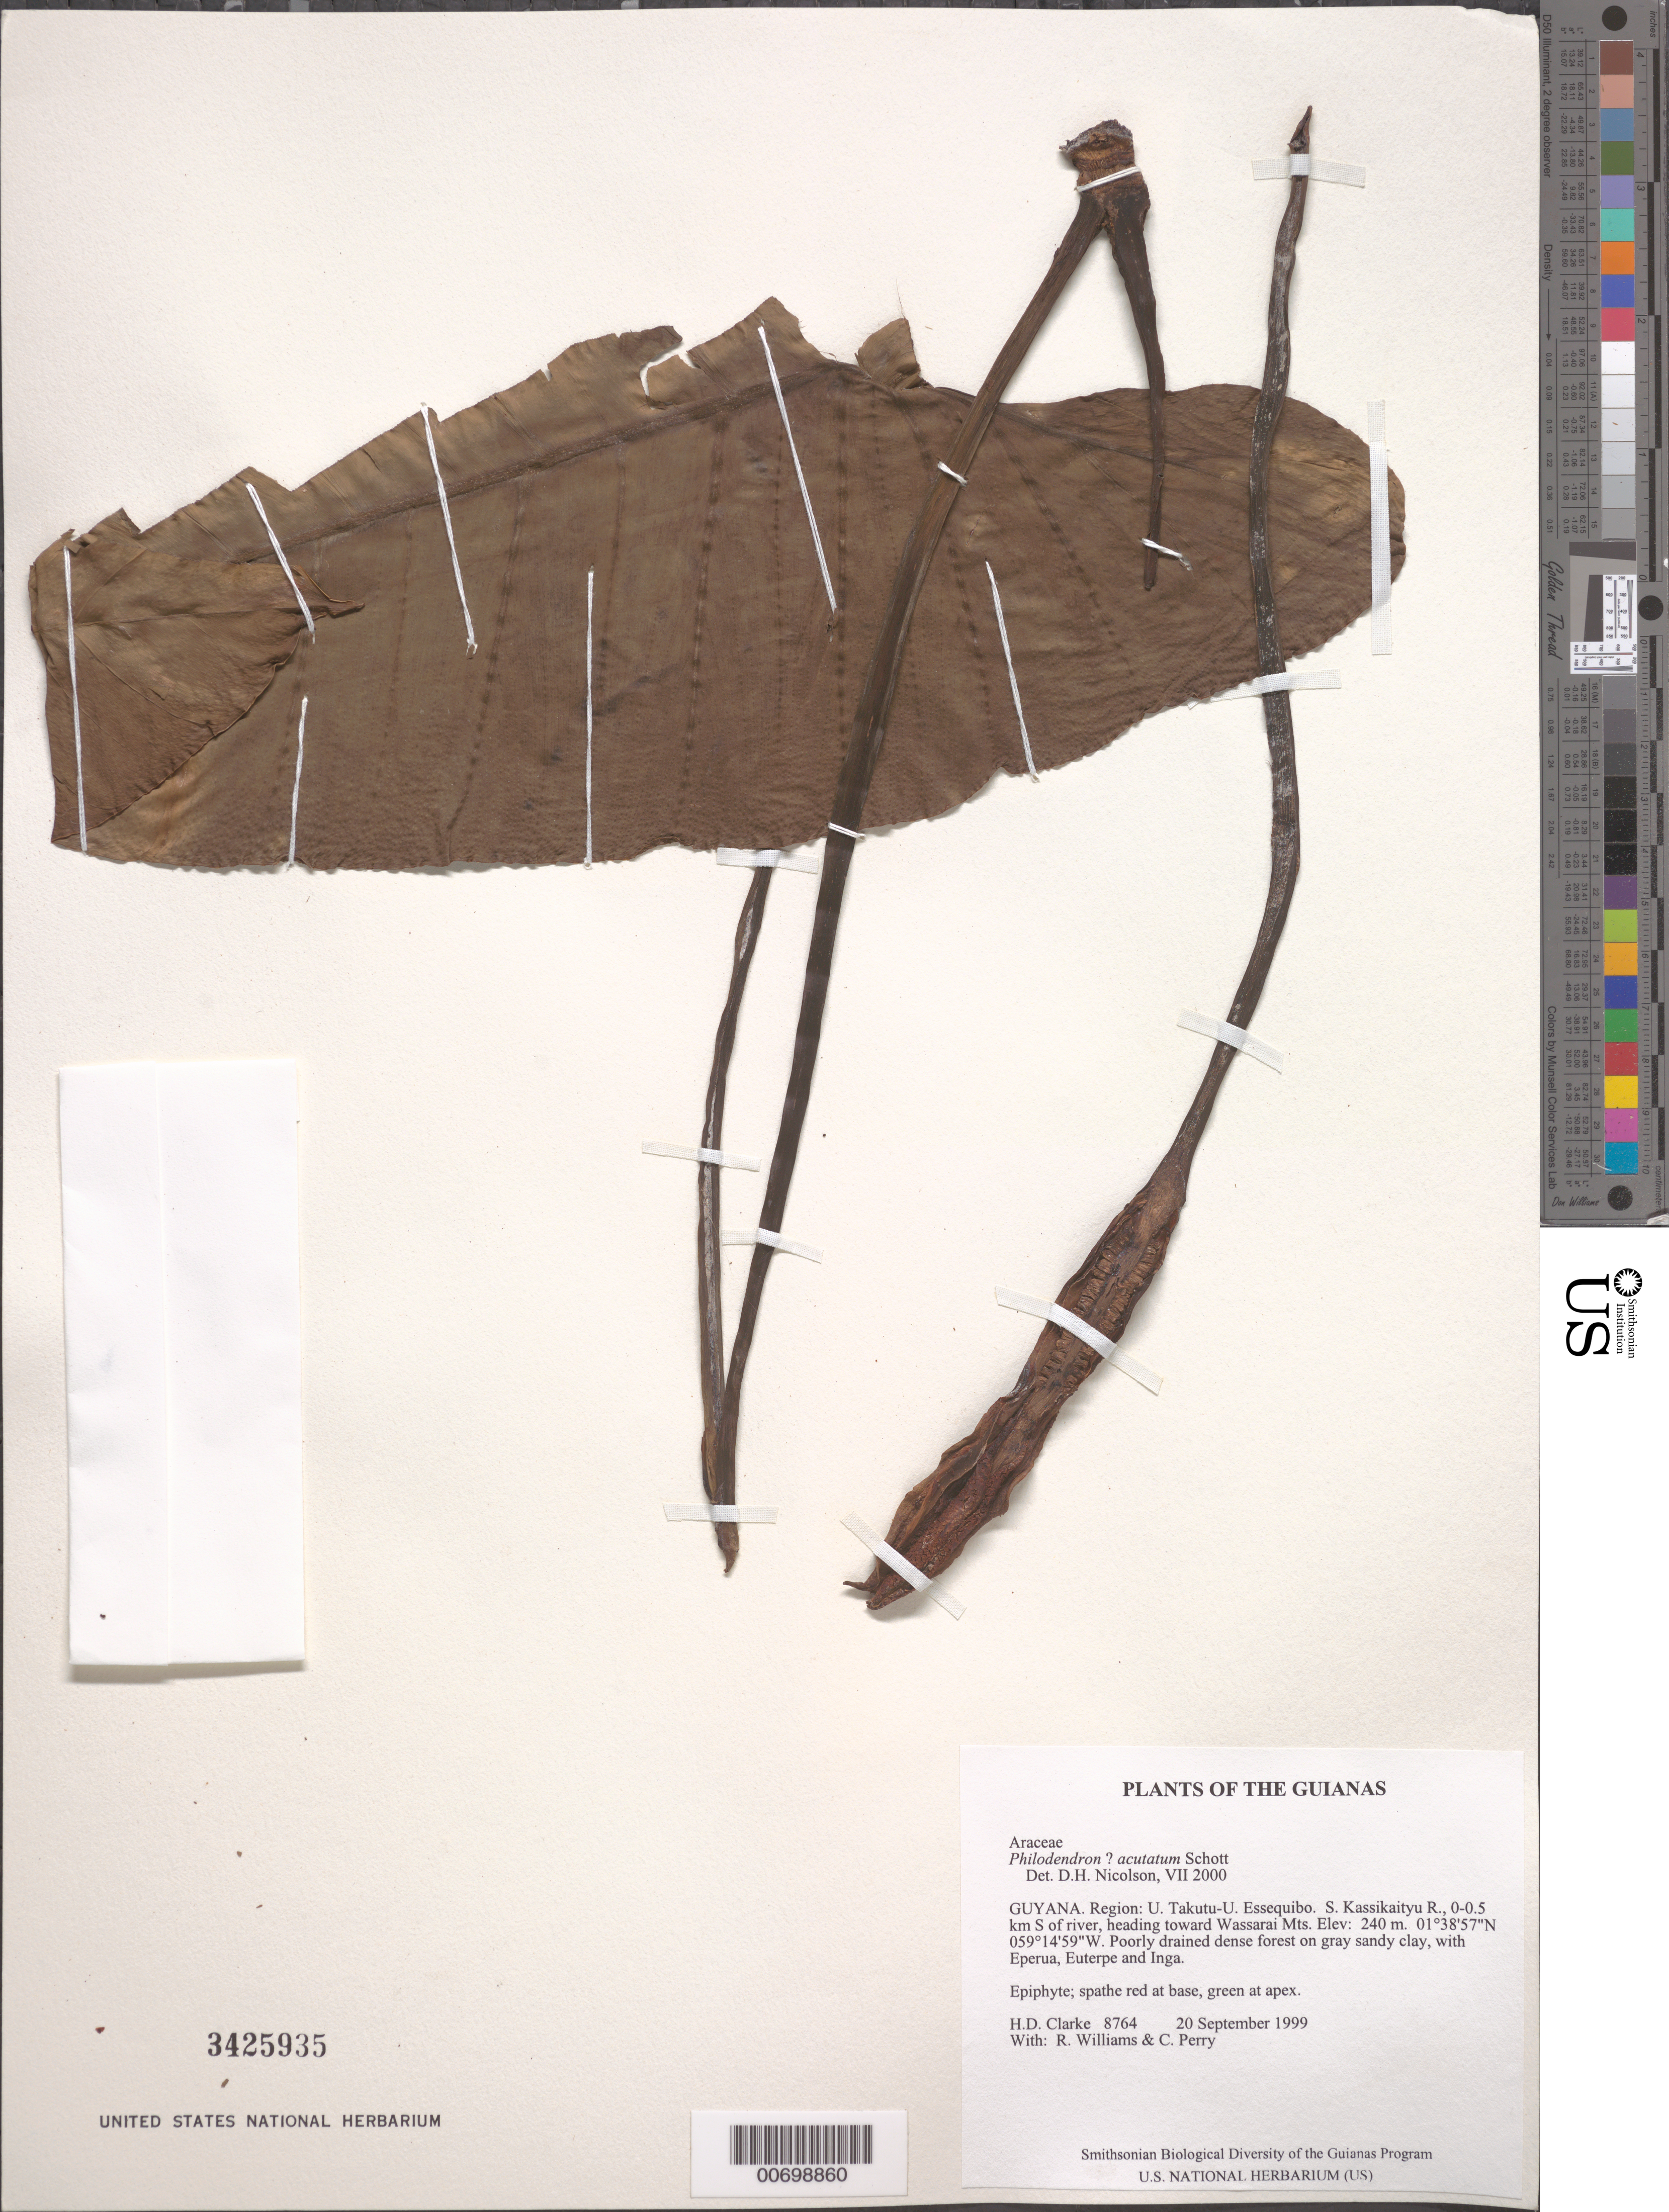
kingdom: Plantae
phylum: Tracheophyta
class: Liliopsida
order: Alismatales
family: Araceae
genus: Philodendron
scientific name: Philodendron acutatum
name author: Schott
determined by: Nicolson, Dan H.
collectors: H. D. Clarke, R. Williams & C. Perry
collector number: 8764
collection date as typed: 20 September 1999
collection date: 1999-09-20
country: Guyana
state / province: U. Takutu-U. Essequibo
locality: S. Kassikaityu R., 0-0.5 km S of river, heading toward Wassarai Mts.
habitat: Poorly drained dense forest on gray sandy clay, with Eperua, Euterpe and Inga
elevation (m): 240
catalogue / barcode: US 3425935